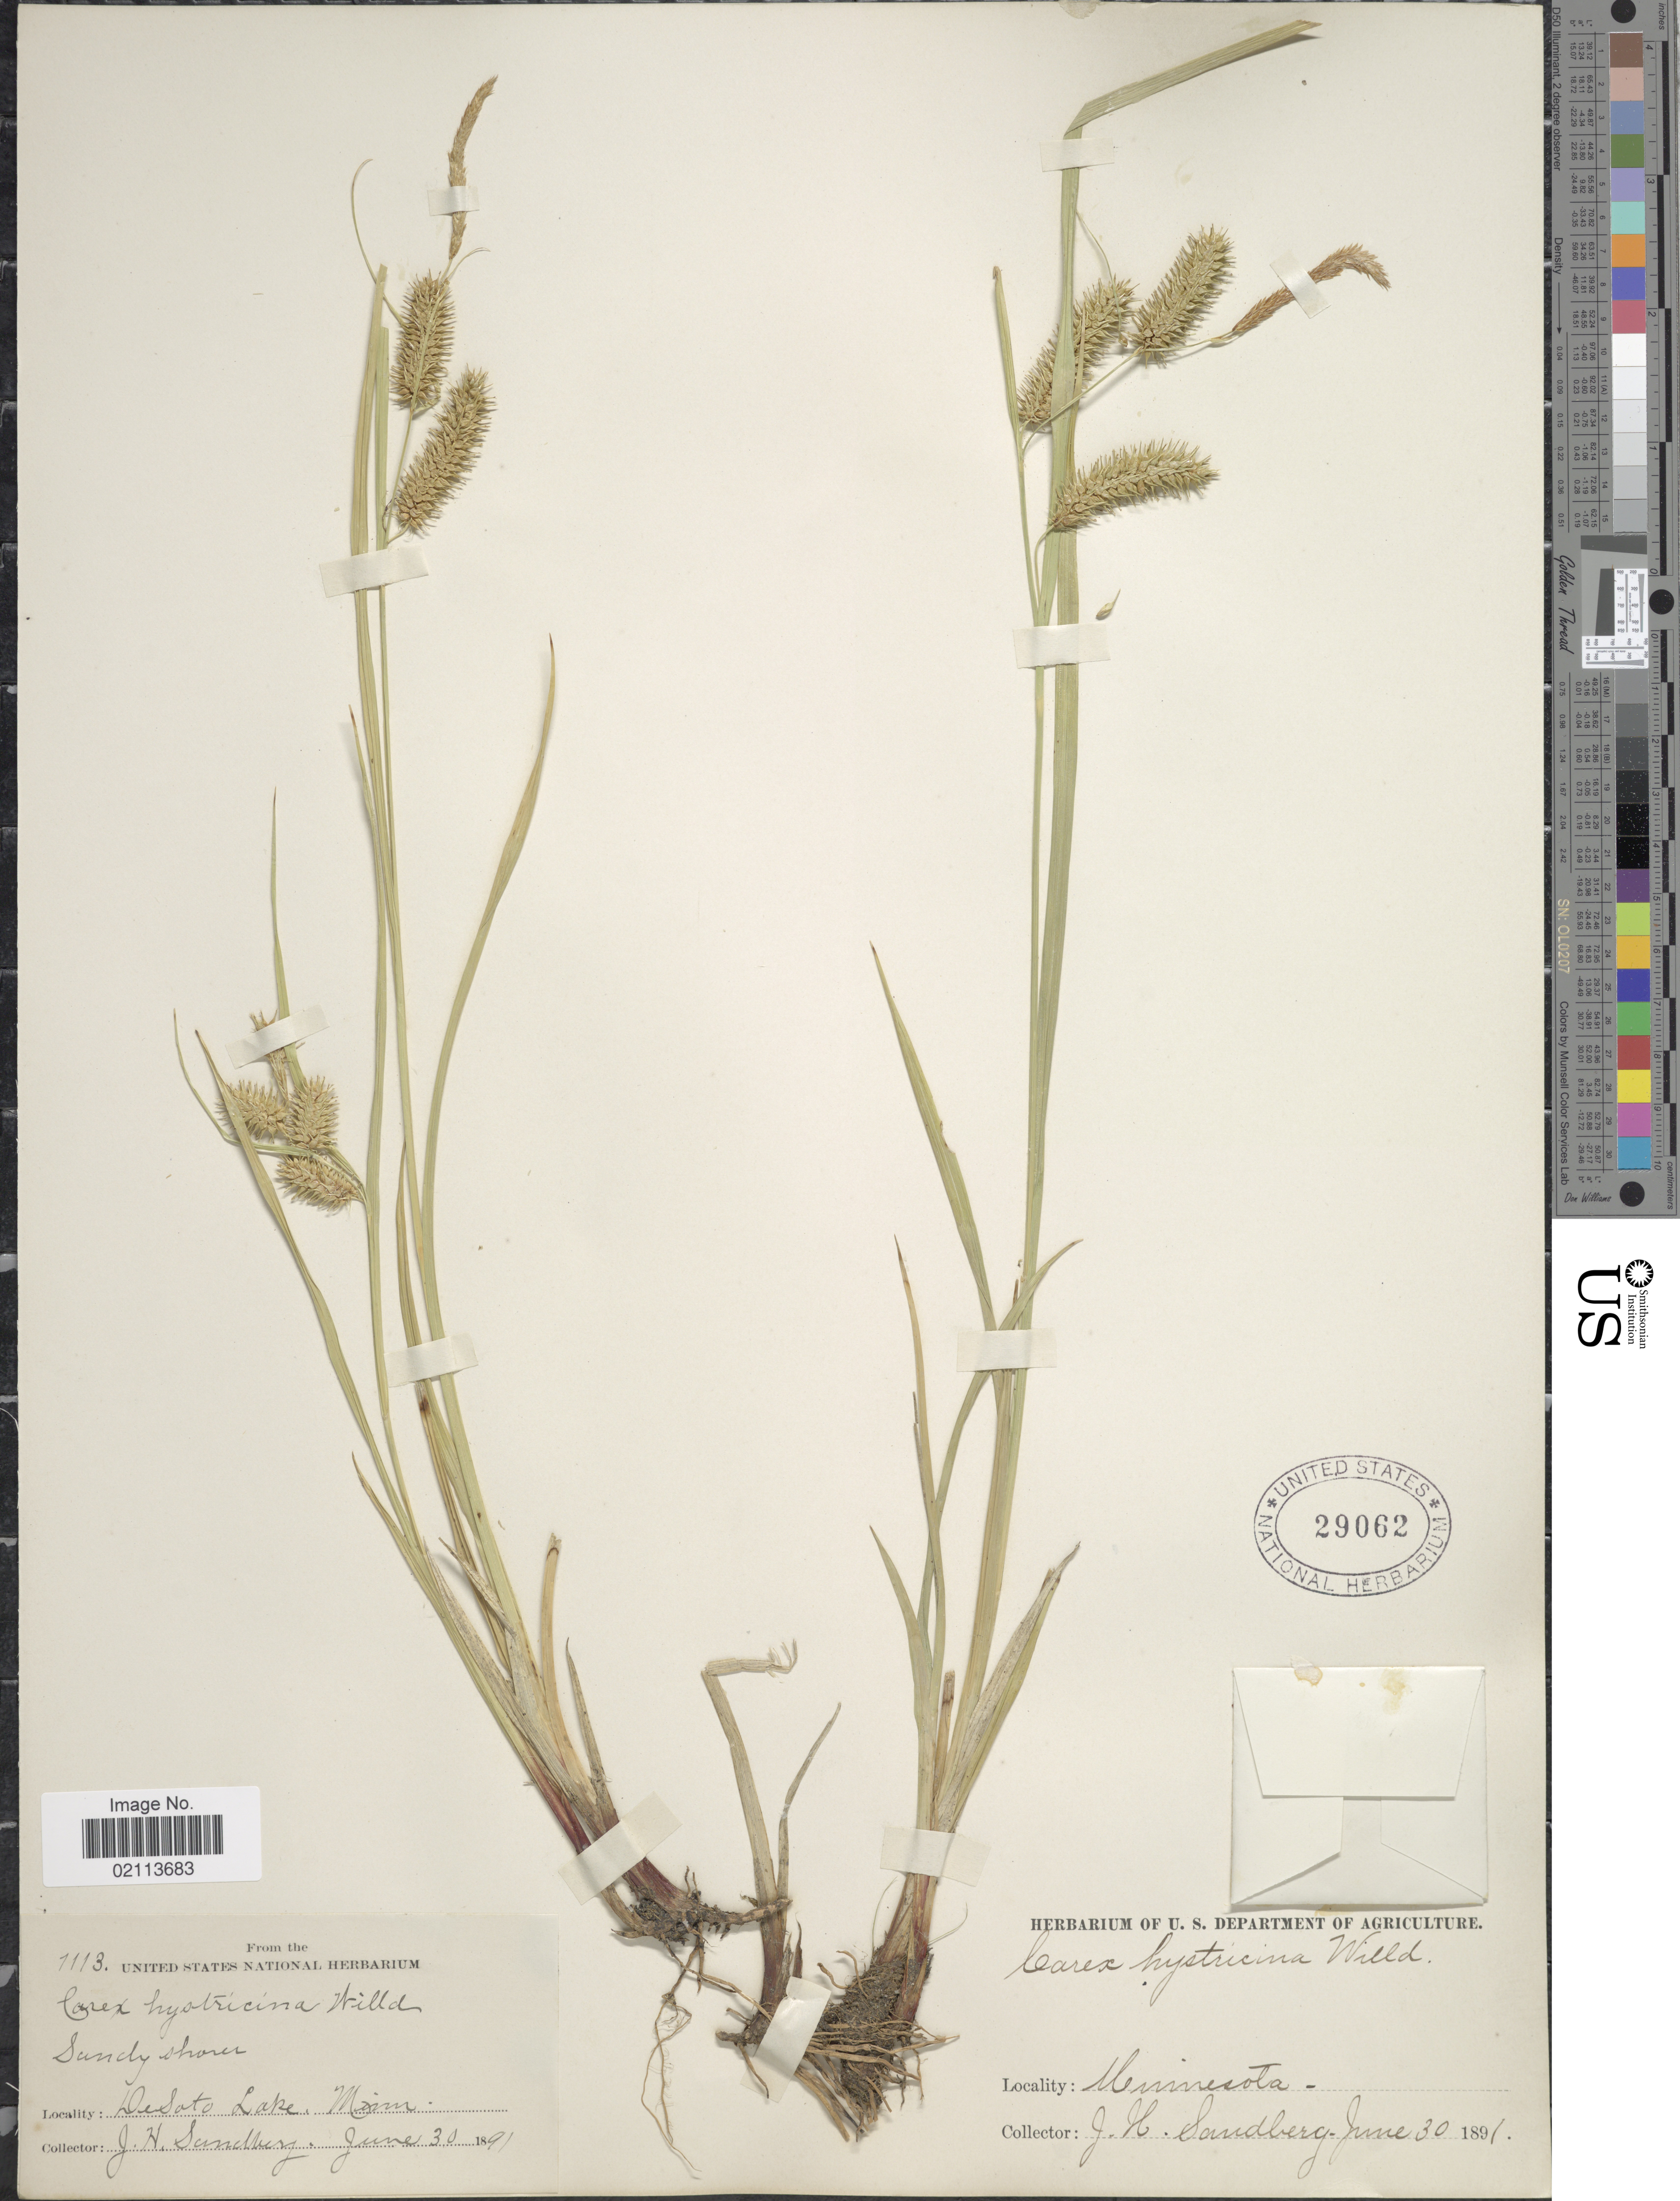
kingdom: Plantae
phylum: Tracheophyta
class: Liliopsida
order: Poales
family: Cyperaceae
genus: Carex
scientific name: Carex hystericina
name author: Muhl. ex Willd.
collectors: J. H. Sandberg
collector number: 1113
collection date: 1891-06-30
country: United States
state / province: Minnesota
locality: Desoto Lake, Minn.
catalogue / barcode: US 29062